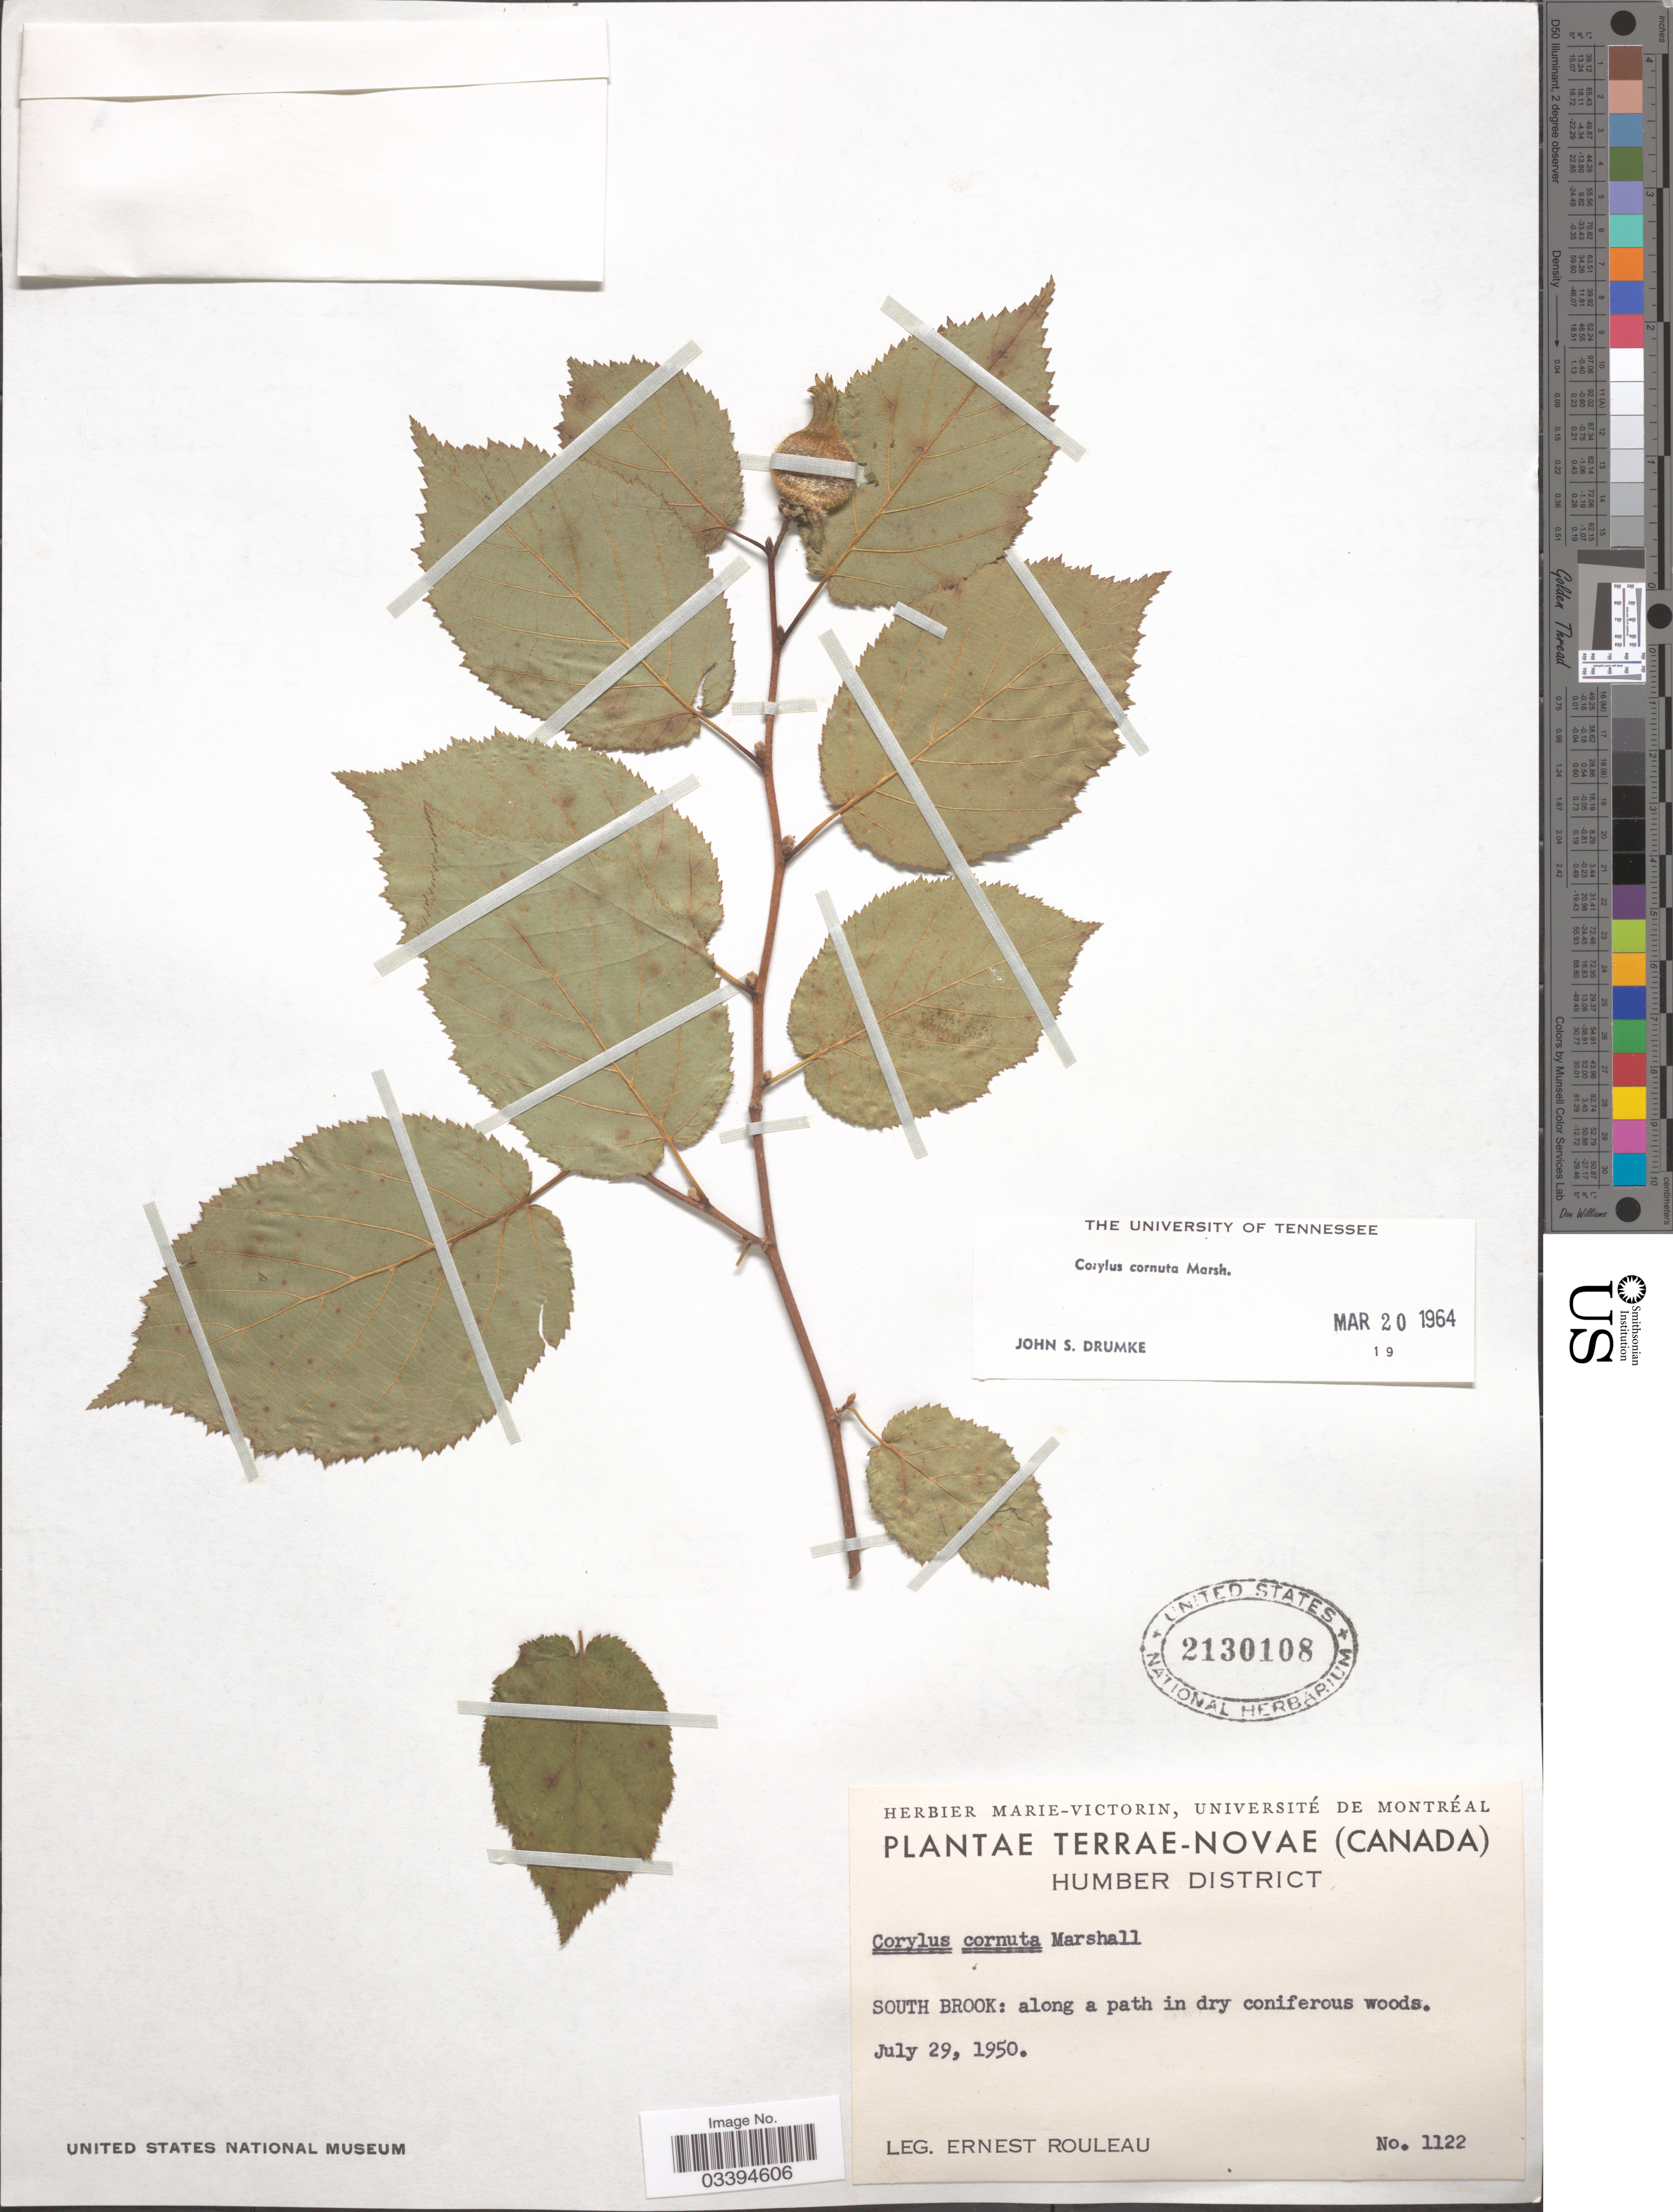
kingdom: Plantae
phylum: Tracheophyta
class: Magnoliopsida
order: Fagales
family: Betulaceae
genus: Corylus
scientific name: Corylus cornuta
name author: Marshall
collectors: J. Rouleau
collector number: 1122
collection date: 1950-07-29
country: Canada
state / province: Newfoundland and Labrador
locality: Terrae-Novae. Humber District. South Brook: along a path in dry coniferous woods.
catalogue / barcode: US 2130108